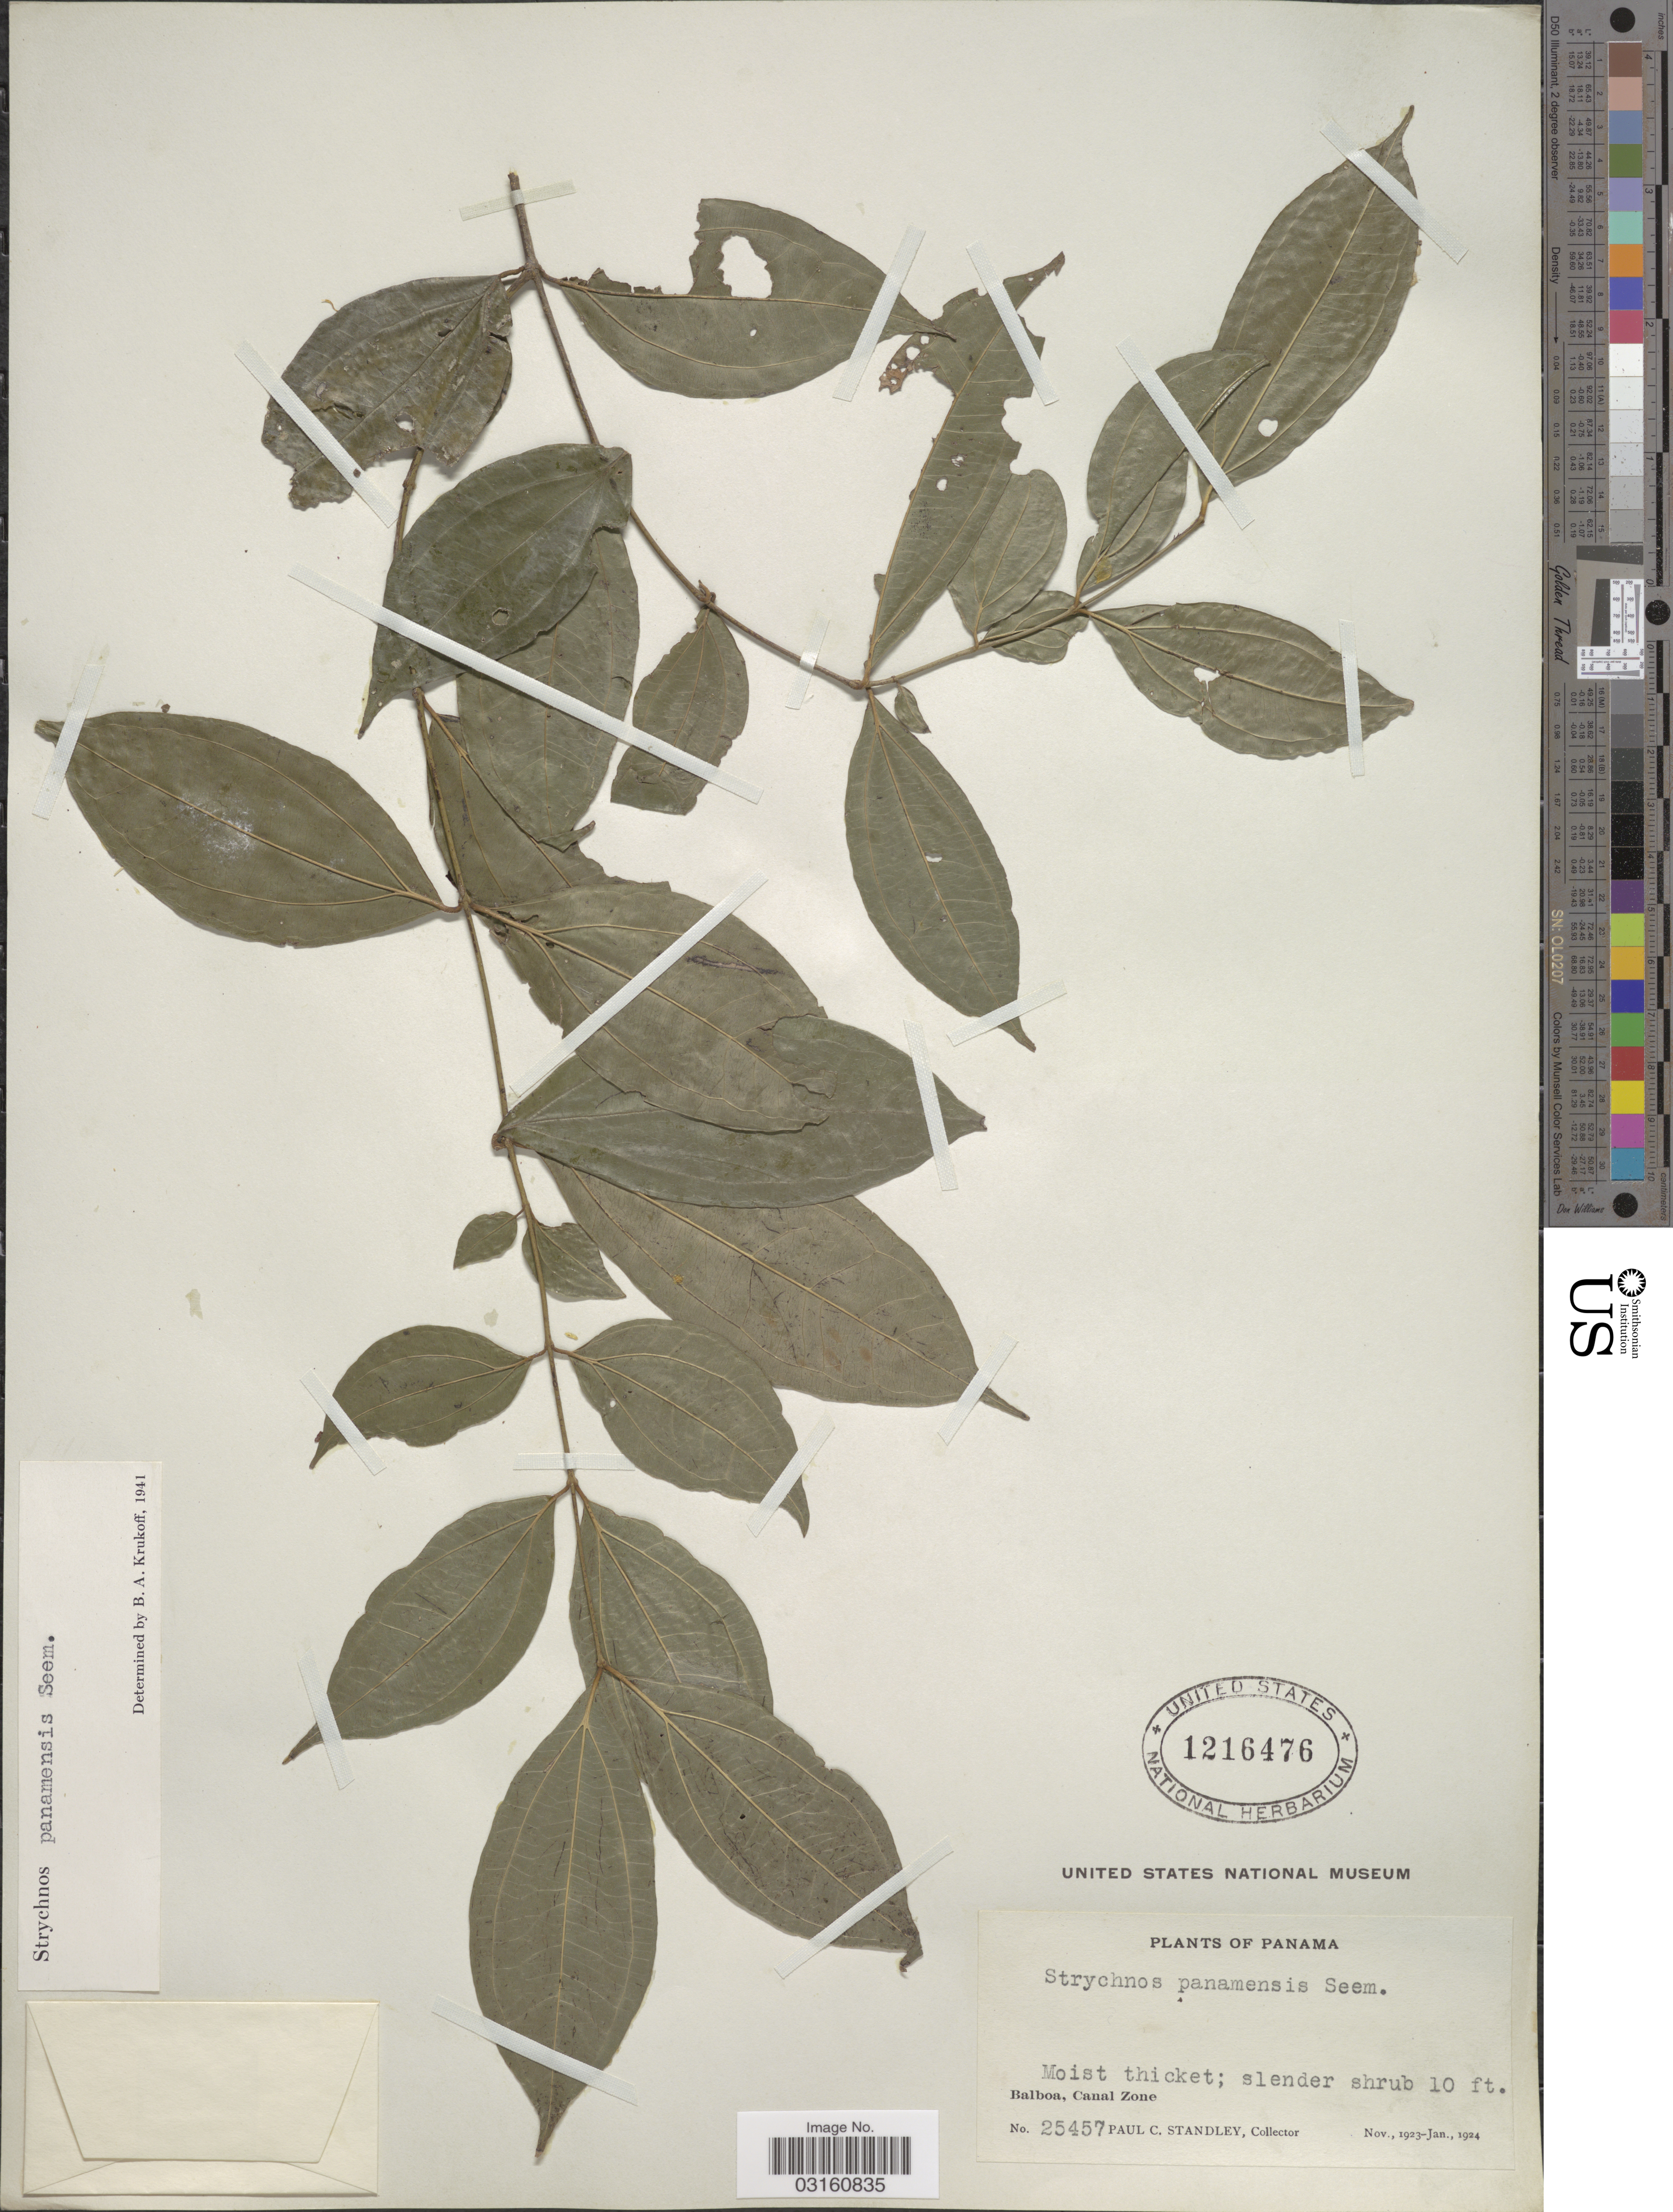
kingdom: Plantae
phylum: Tracheophyta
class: Magnoliopsida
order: Gentianales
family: Loganiaceae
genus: Strychnos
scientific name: Strychnos panamensis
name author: Seem.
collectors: P. C. Standley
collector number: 25457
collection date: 1923-11/1924-01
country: Panama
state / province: Colón / Panamá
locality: Balboa, Canal Zone.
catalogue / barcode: US 1216476